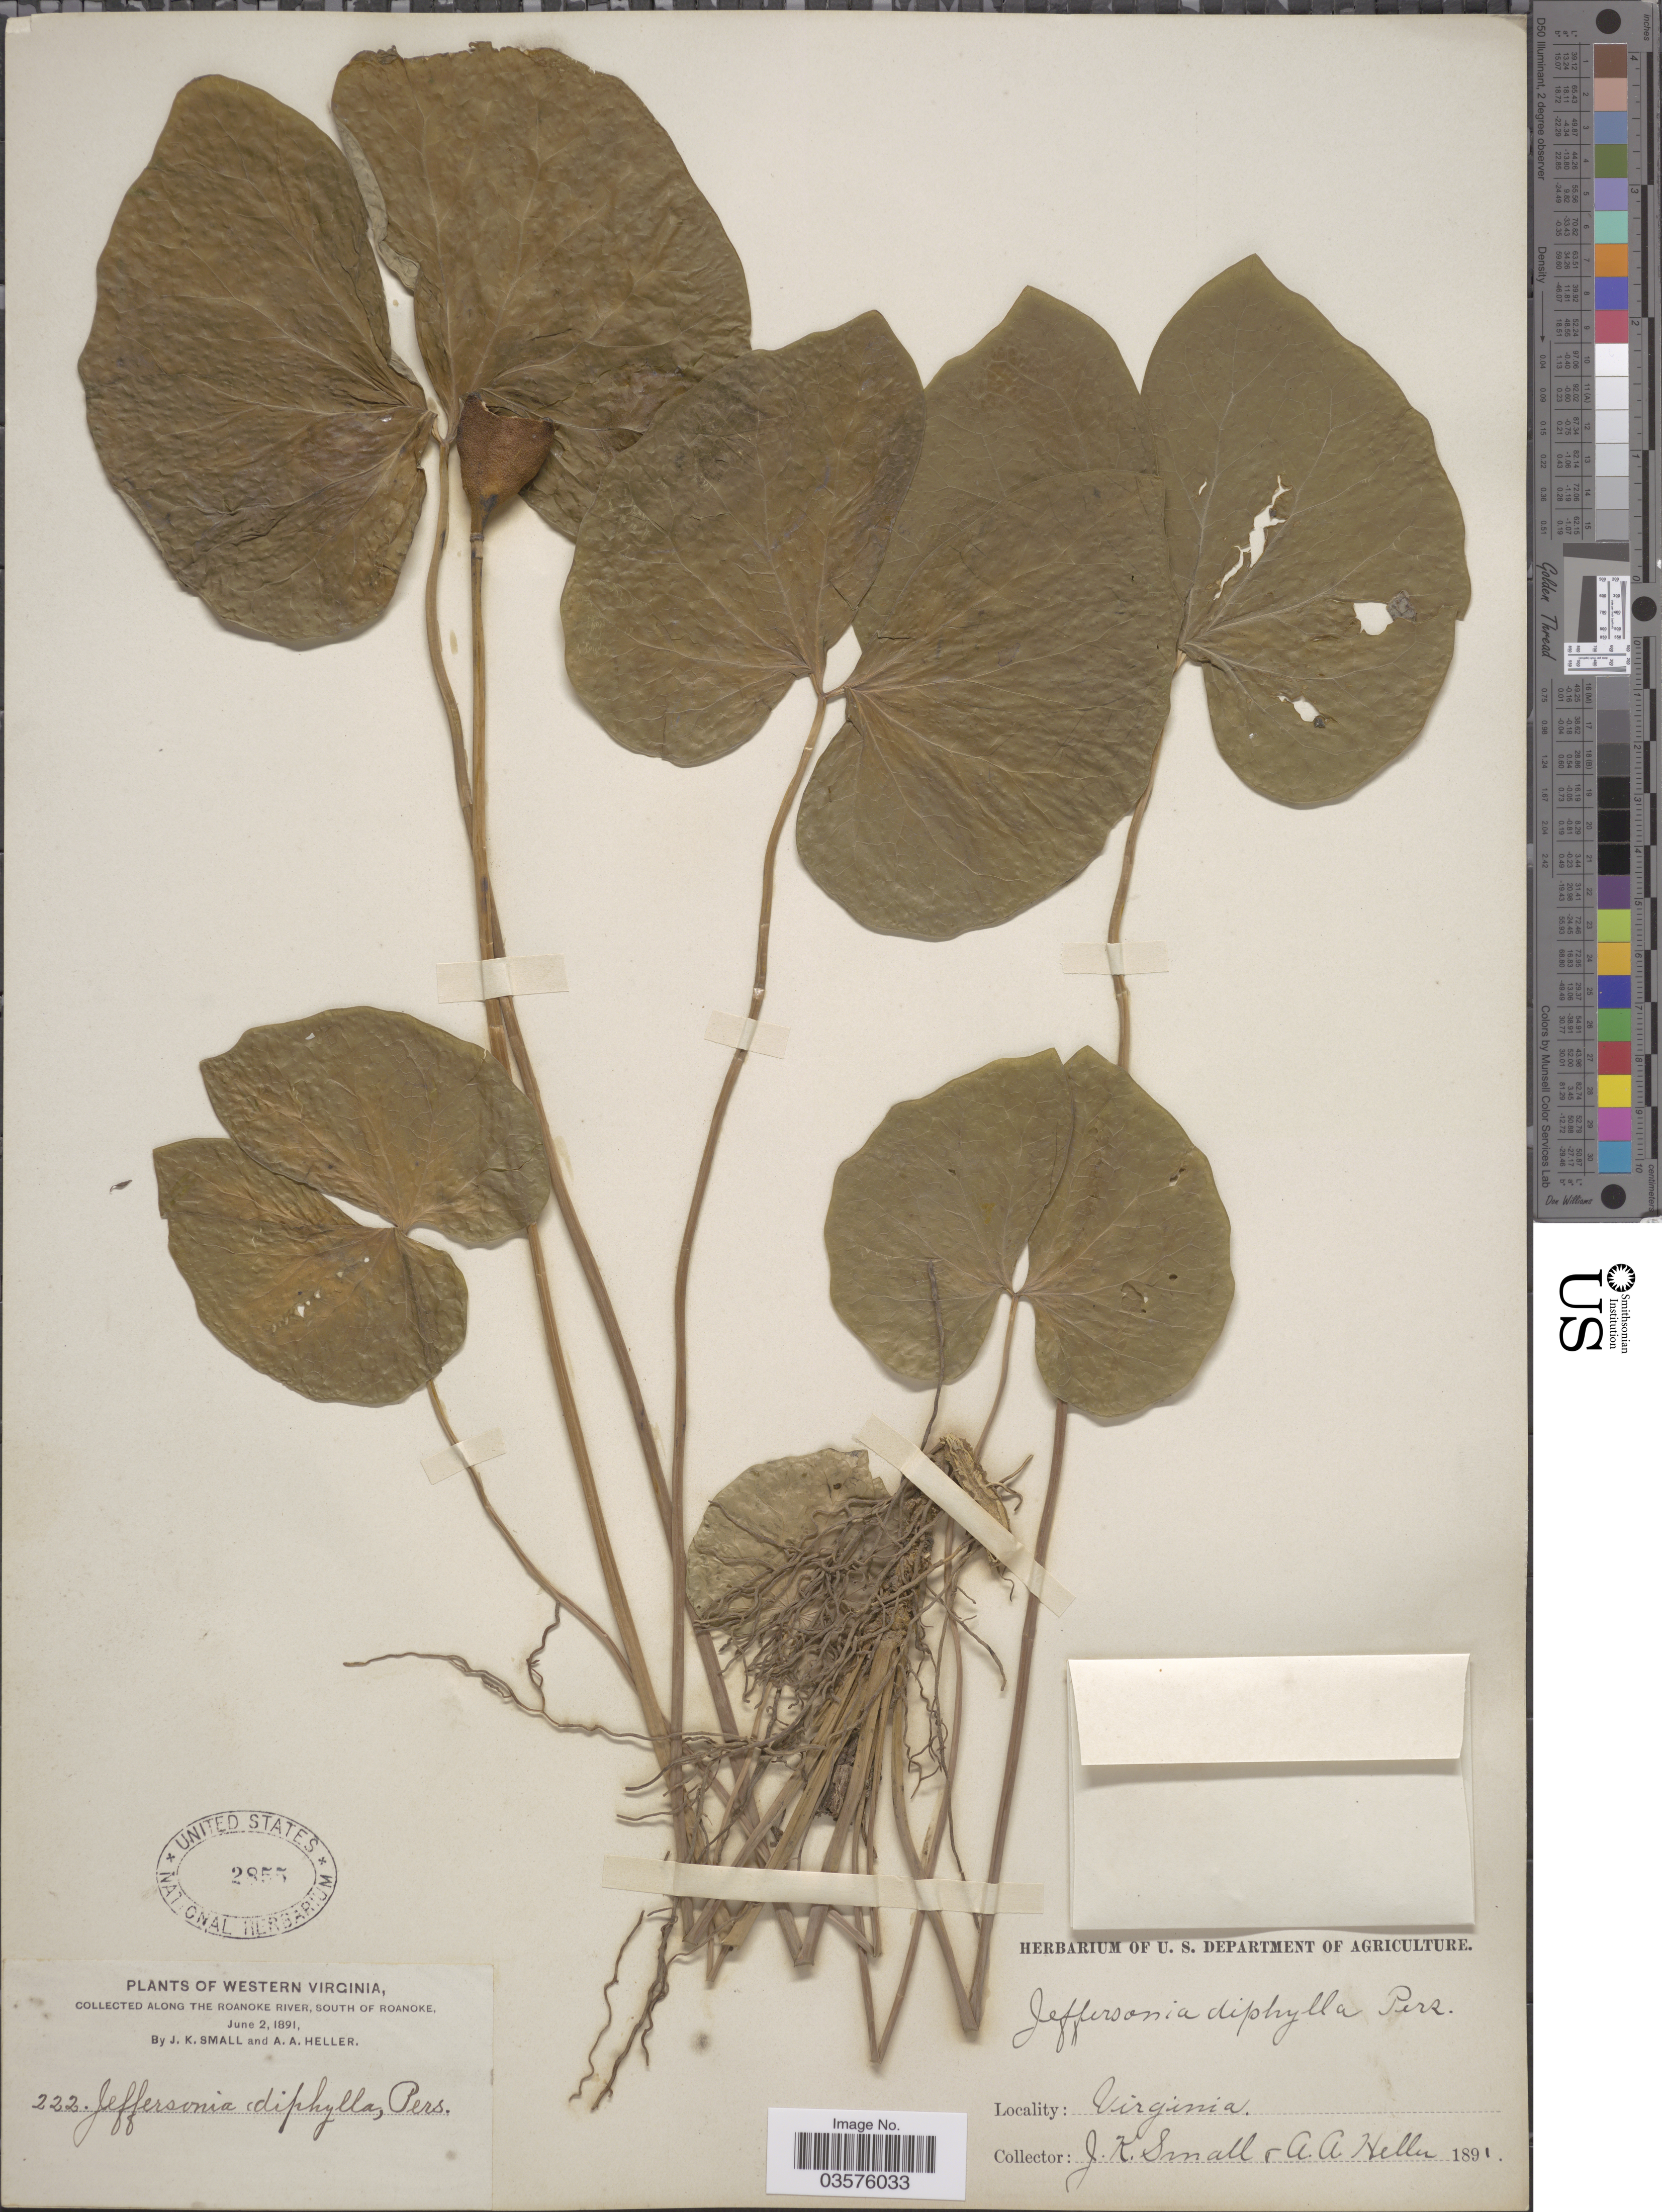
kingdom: Plantae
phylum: Tracheophyta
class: Magnoliopsida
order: Ranunculales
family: Berberidaceae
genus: Jeffersonia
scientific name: Jeffersonia diphylla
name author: (L.) Pers.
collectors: J. K. Small & A. A. Heller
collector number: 222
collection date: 1891-06-02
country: United States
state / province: Virginia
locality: Western Virginia. Along the Roanoke River, south of Roanoke.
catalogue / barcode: US 2855